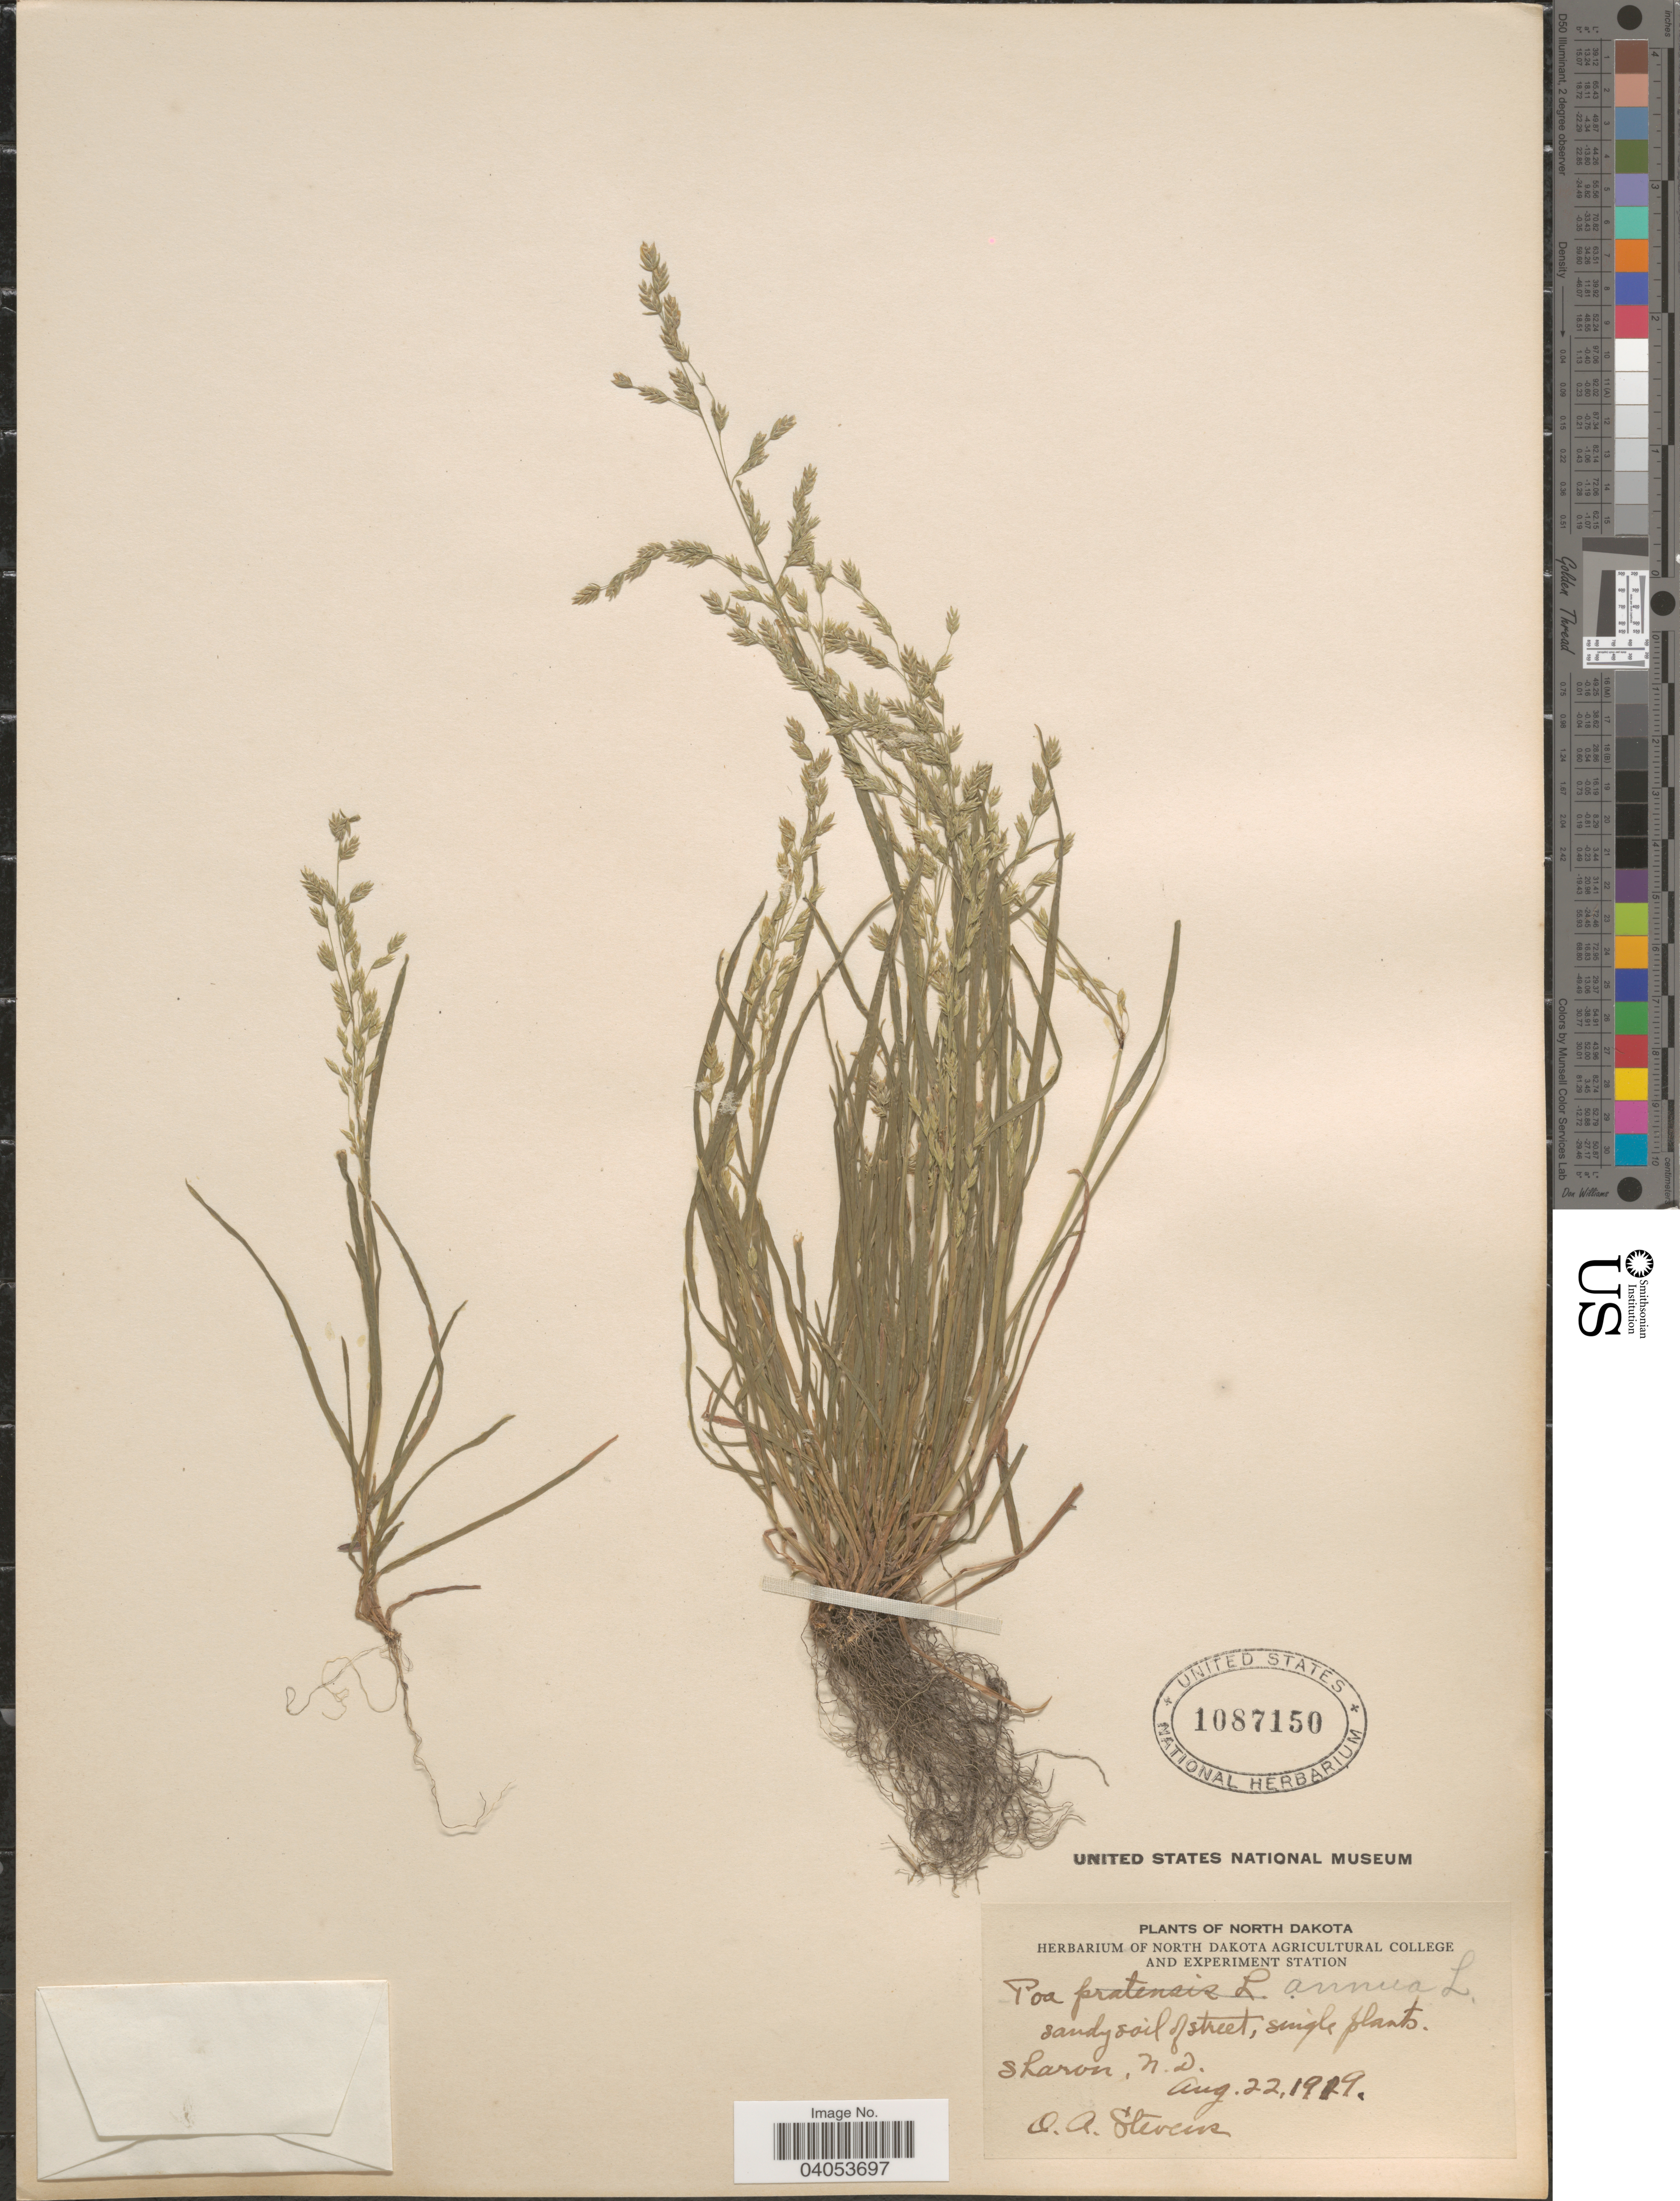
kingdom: Plantae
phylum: Tracheophyta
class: Liliopsida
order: Poales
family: Poaceae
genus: Poa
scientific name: Poa annua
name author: L.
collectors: O. A. Stevens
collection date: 1919-08-22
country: United States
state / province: North Dakota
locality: Sharon.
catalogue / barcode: US 1087150